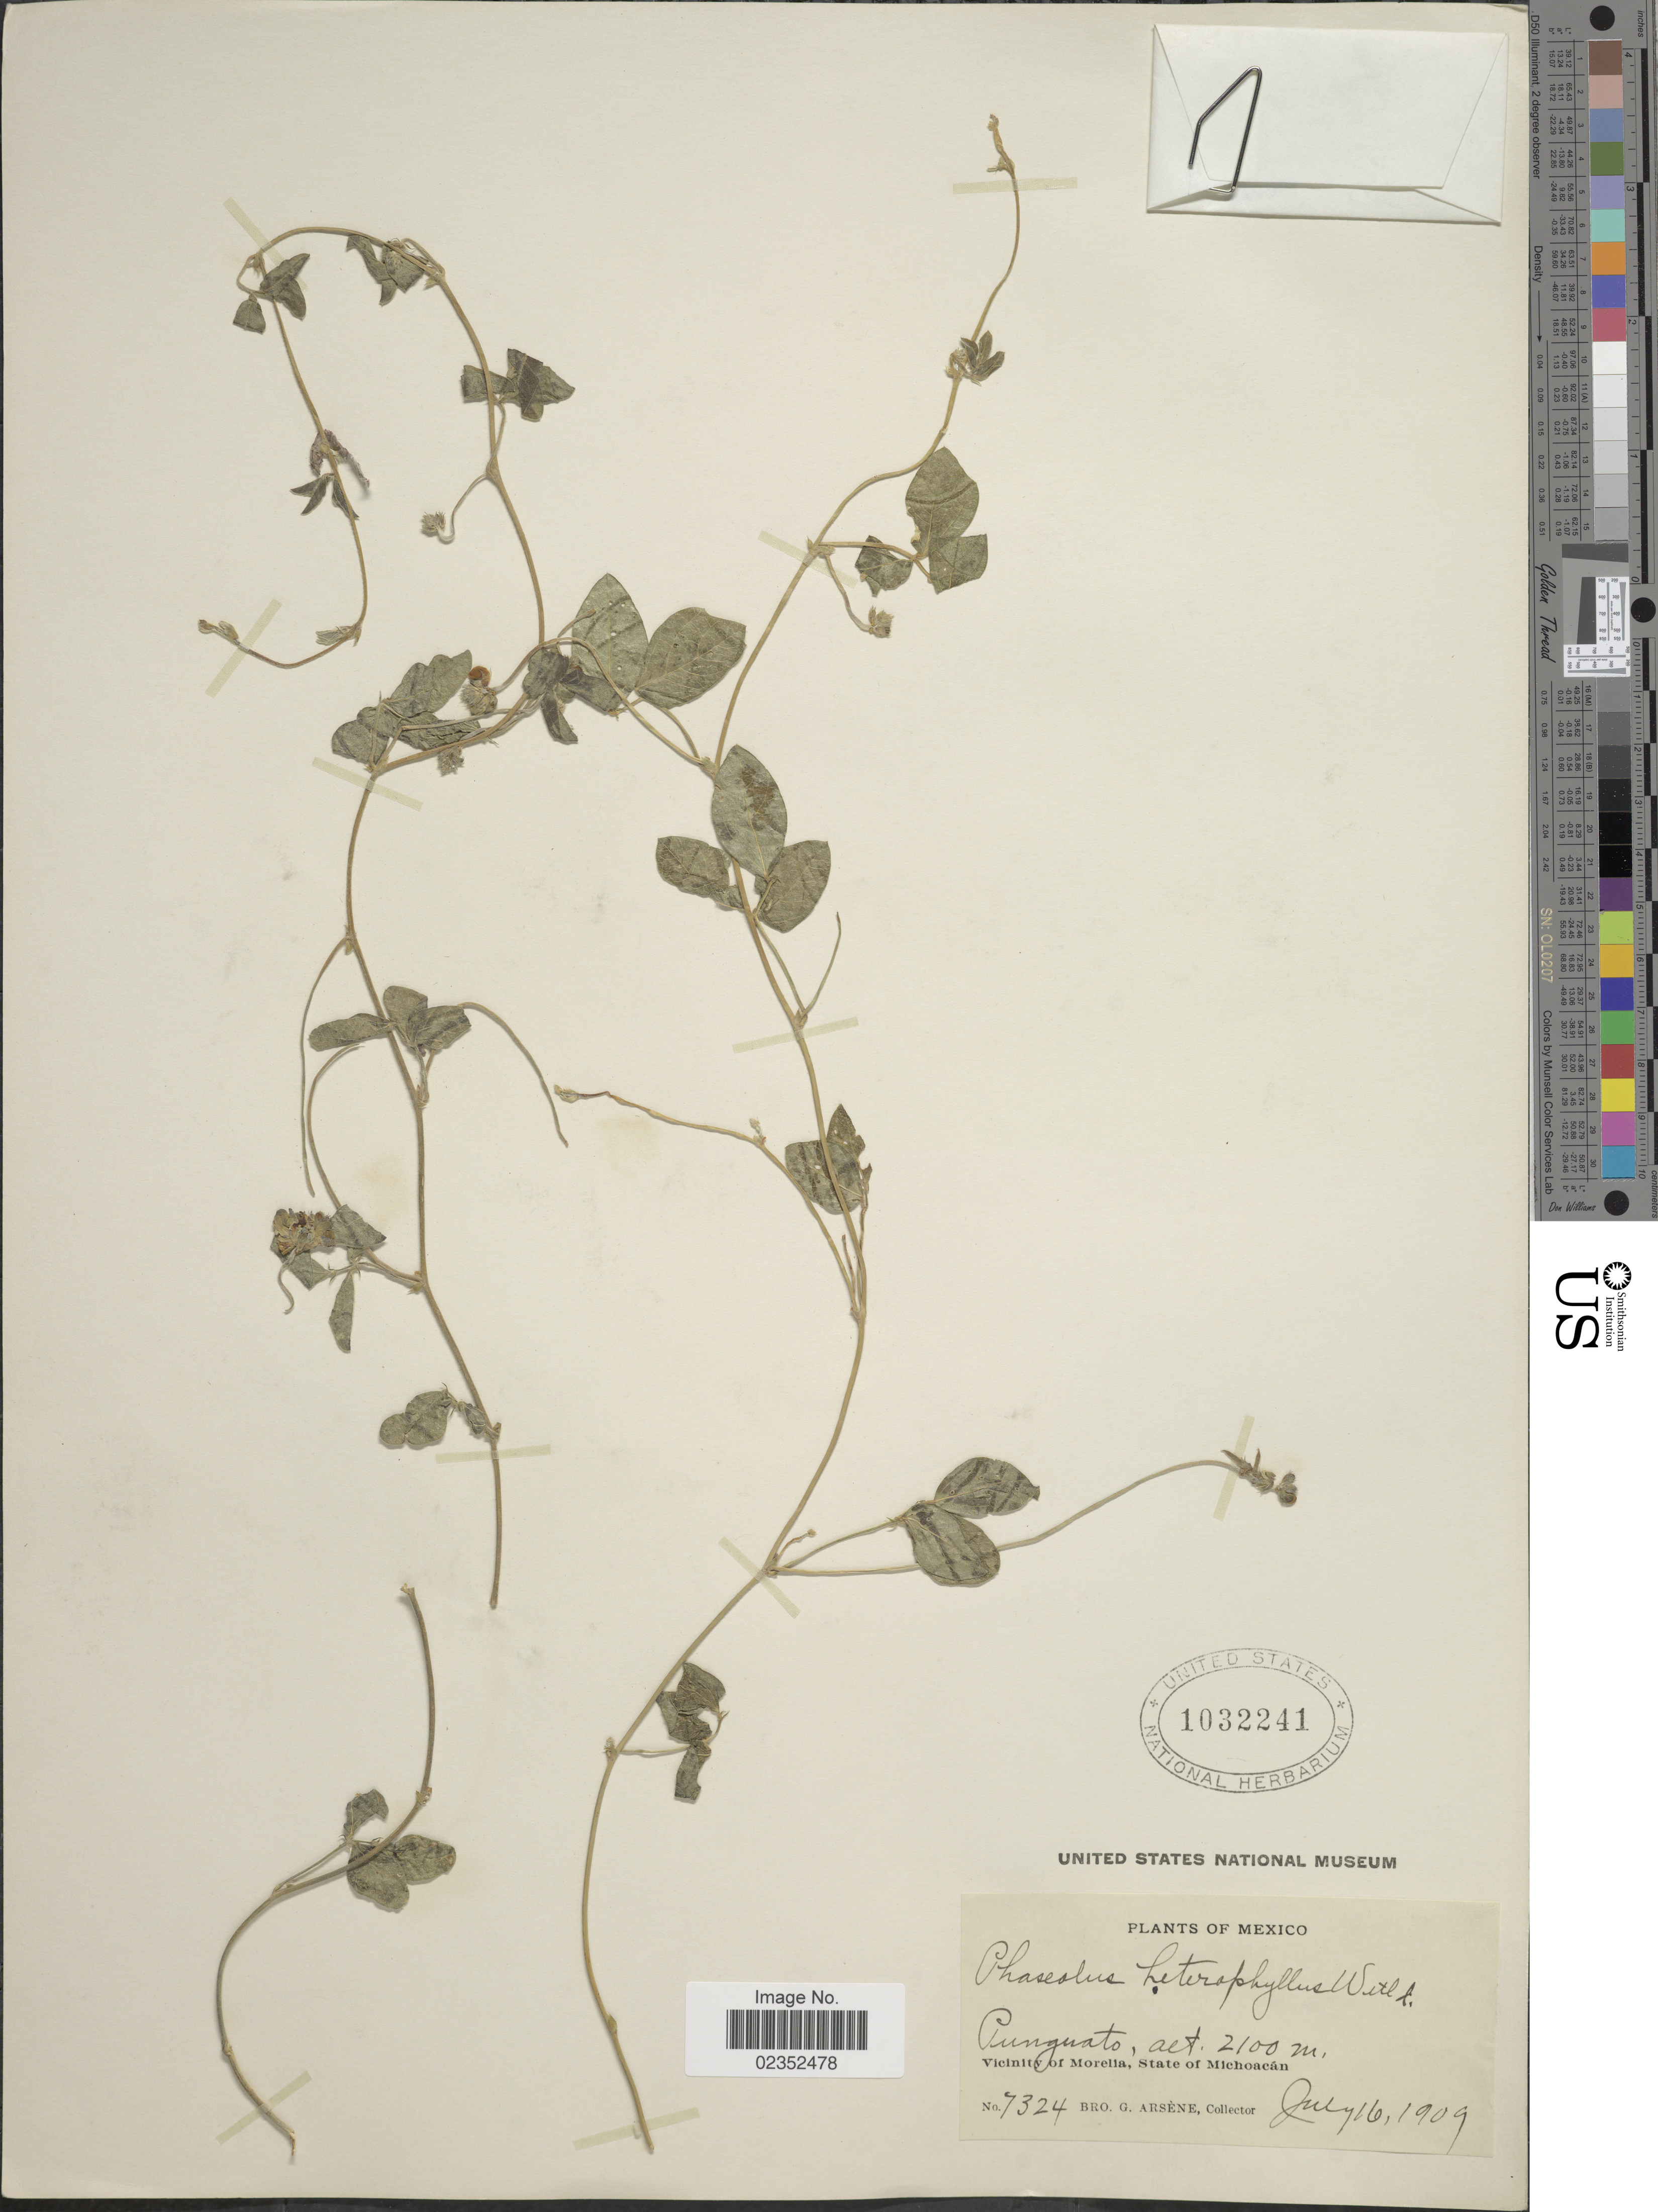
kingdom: Plantae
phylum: Tracheophyta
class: Magnoliopsida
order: Fabales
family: Fabaceae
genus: Macroptilium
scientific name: Macroptilium gibbosifolium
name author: (Ortega) A. Delgado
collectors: Bro. G. Arsène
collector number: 7324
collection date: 1909-07-16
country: Mexico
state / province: Michoacán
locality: Punguato. Vicinity of Morelia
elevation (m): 2100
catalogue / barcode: US 1032241